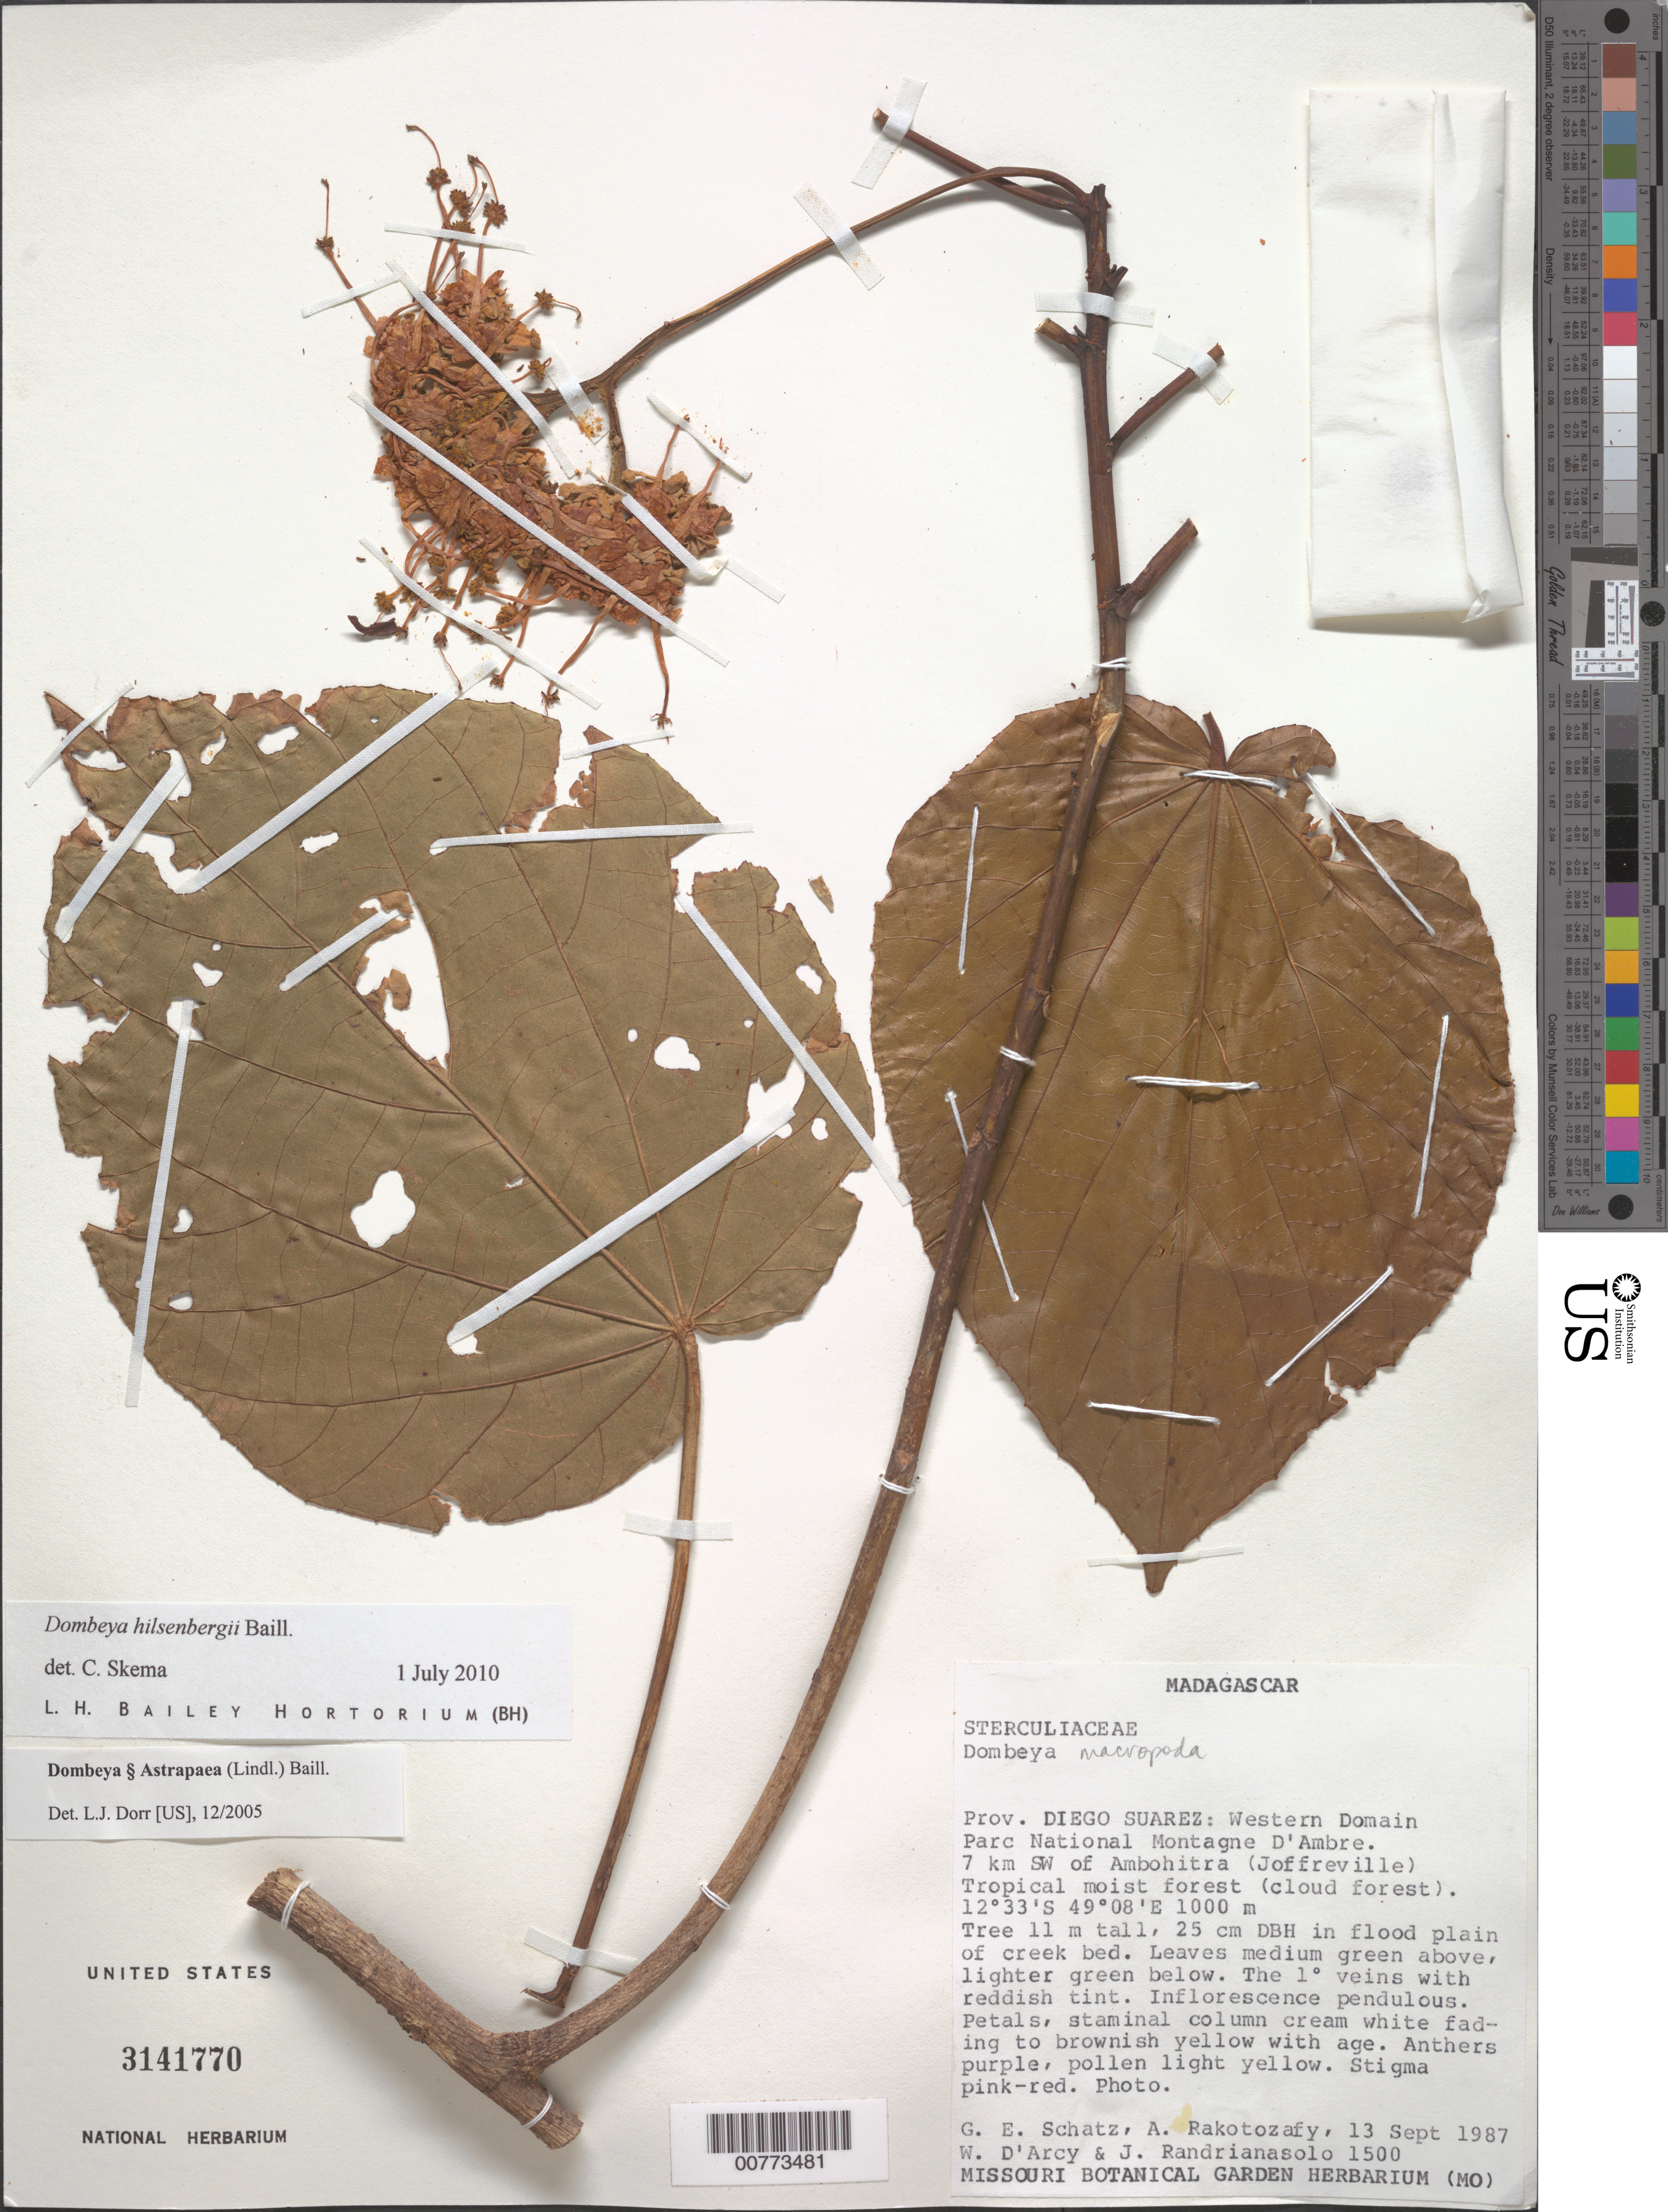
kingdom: Plantae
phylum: Tracheophyta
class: Magnoliopsida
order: Malvales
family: Malvaceae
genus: Dombeya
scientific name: Dombeya hilsenbergii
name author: Baill.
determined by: Skema, C. K.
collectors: G. Schatz & et al.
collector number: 1500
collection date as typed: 13 Sep 1987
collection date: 1987-09-13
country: Madagascar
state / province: Diana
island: Madagascar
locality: Western Domain Parc National Montagne D'Ambre. 7 km SW of Ambohitra (Joffreville).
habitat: Tropical moist forest (cloud forest).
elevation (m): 1000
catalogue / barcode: US 3141770